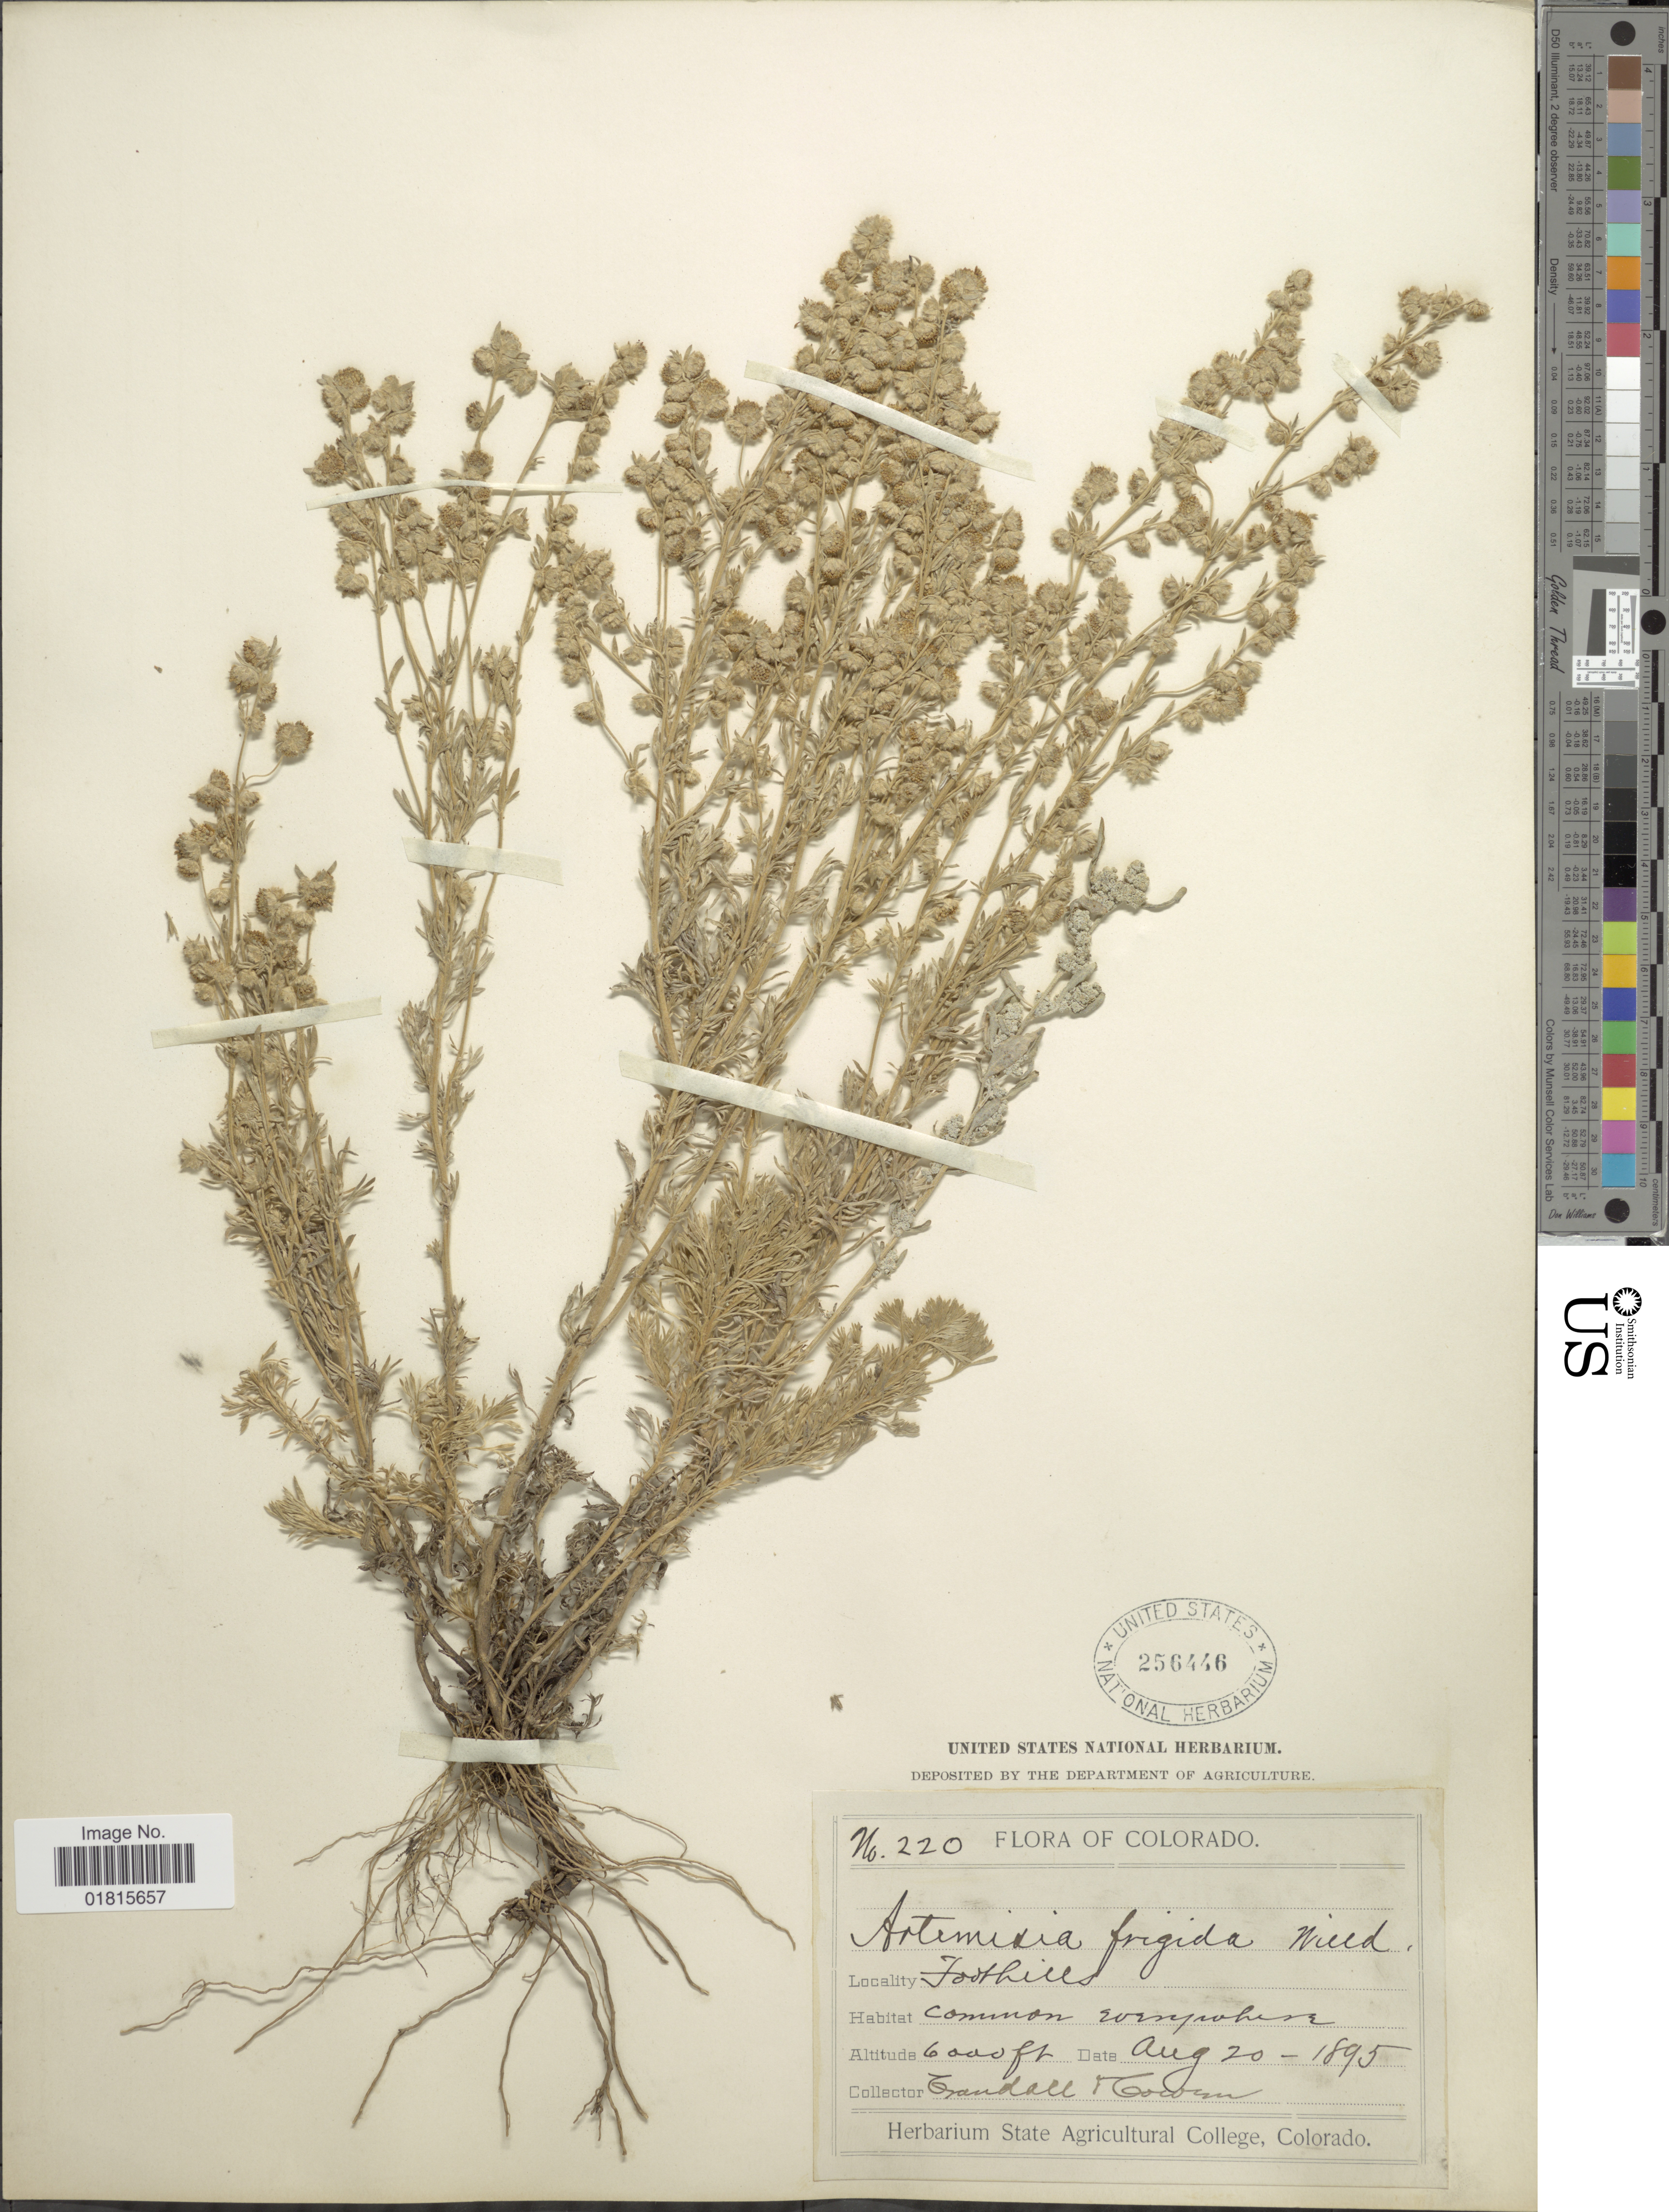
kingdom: Plantae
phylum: Tracheophyta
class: Magnoliopsida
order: Asterales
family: Asteraceae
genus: Artemisia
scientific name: Artemisia frigida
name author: Willd.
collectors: -. Crandall & -. Cowen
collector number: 220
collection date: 1895-08-20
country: United States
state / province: Colorado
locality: Foothills, common everywhere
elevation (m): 1829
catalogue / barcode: US 256446